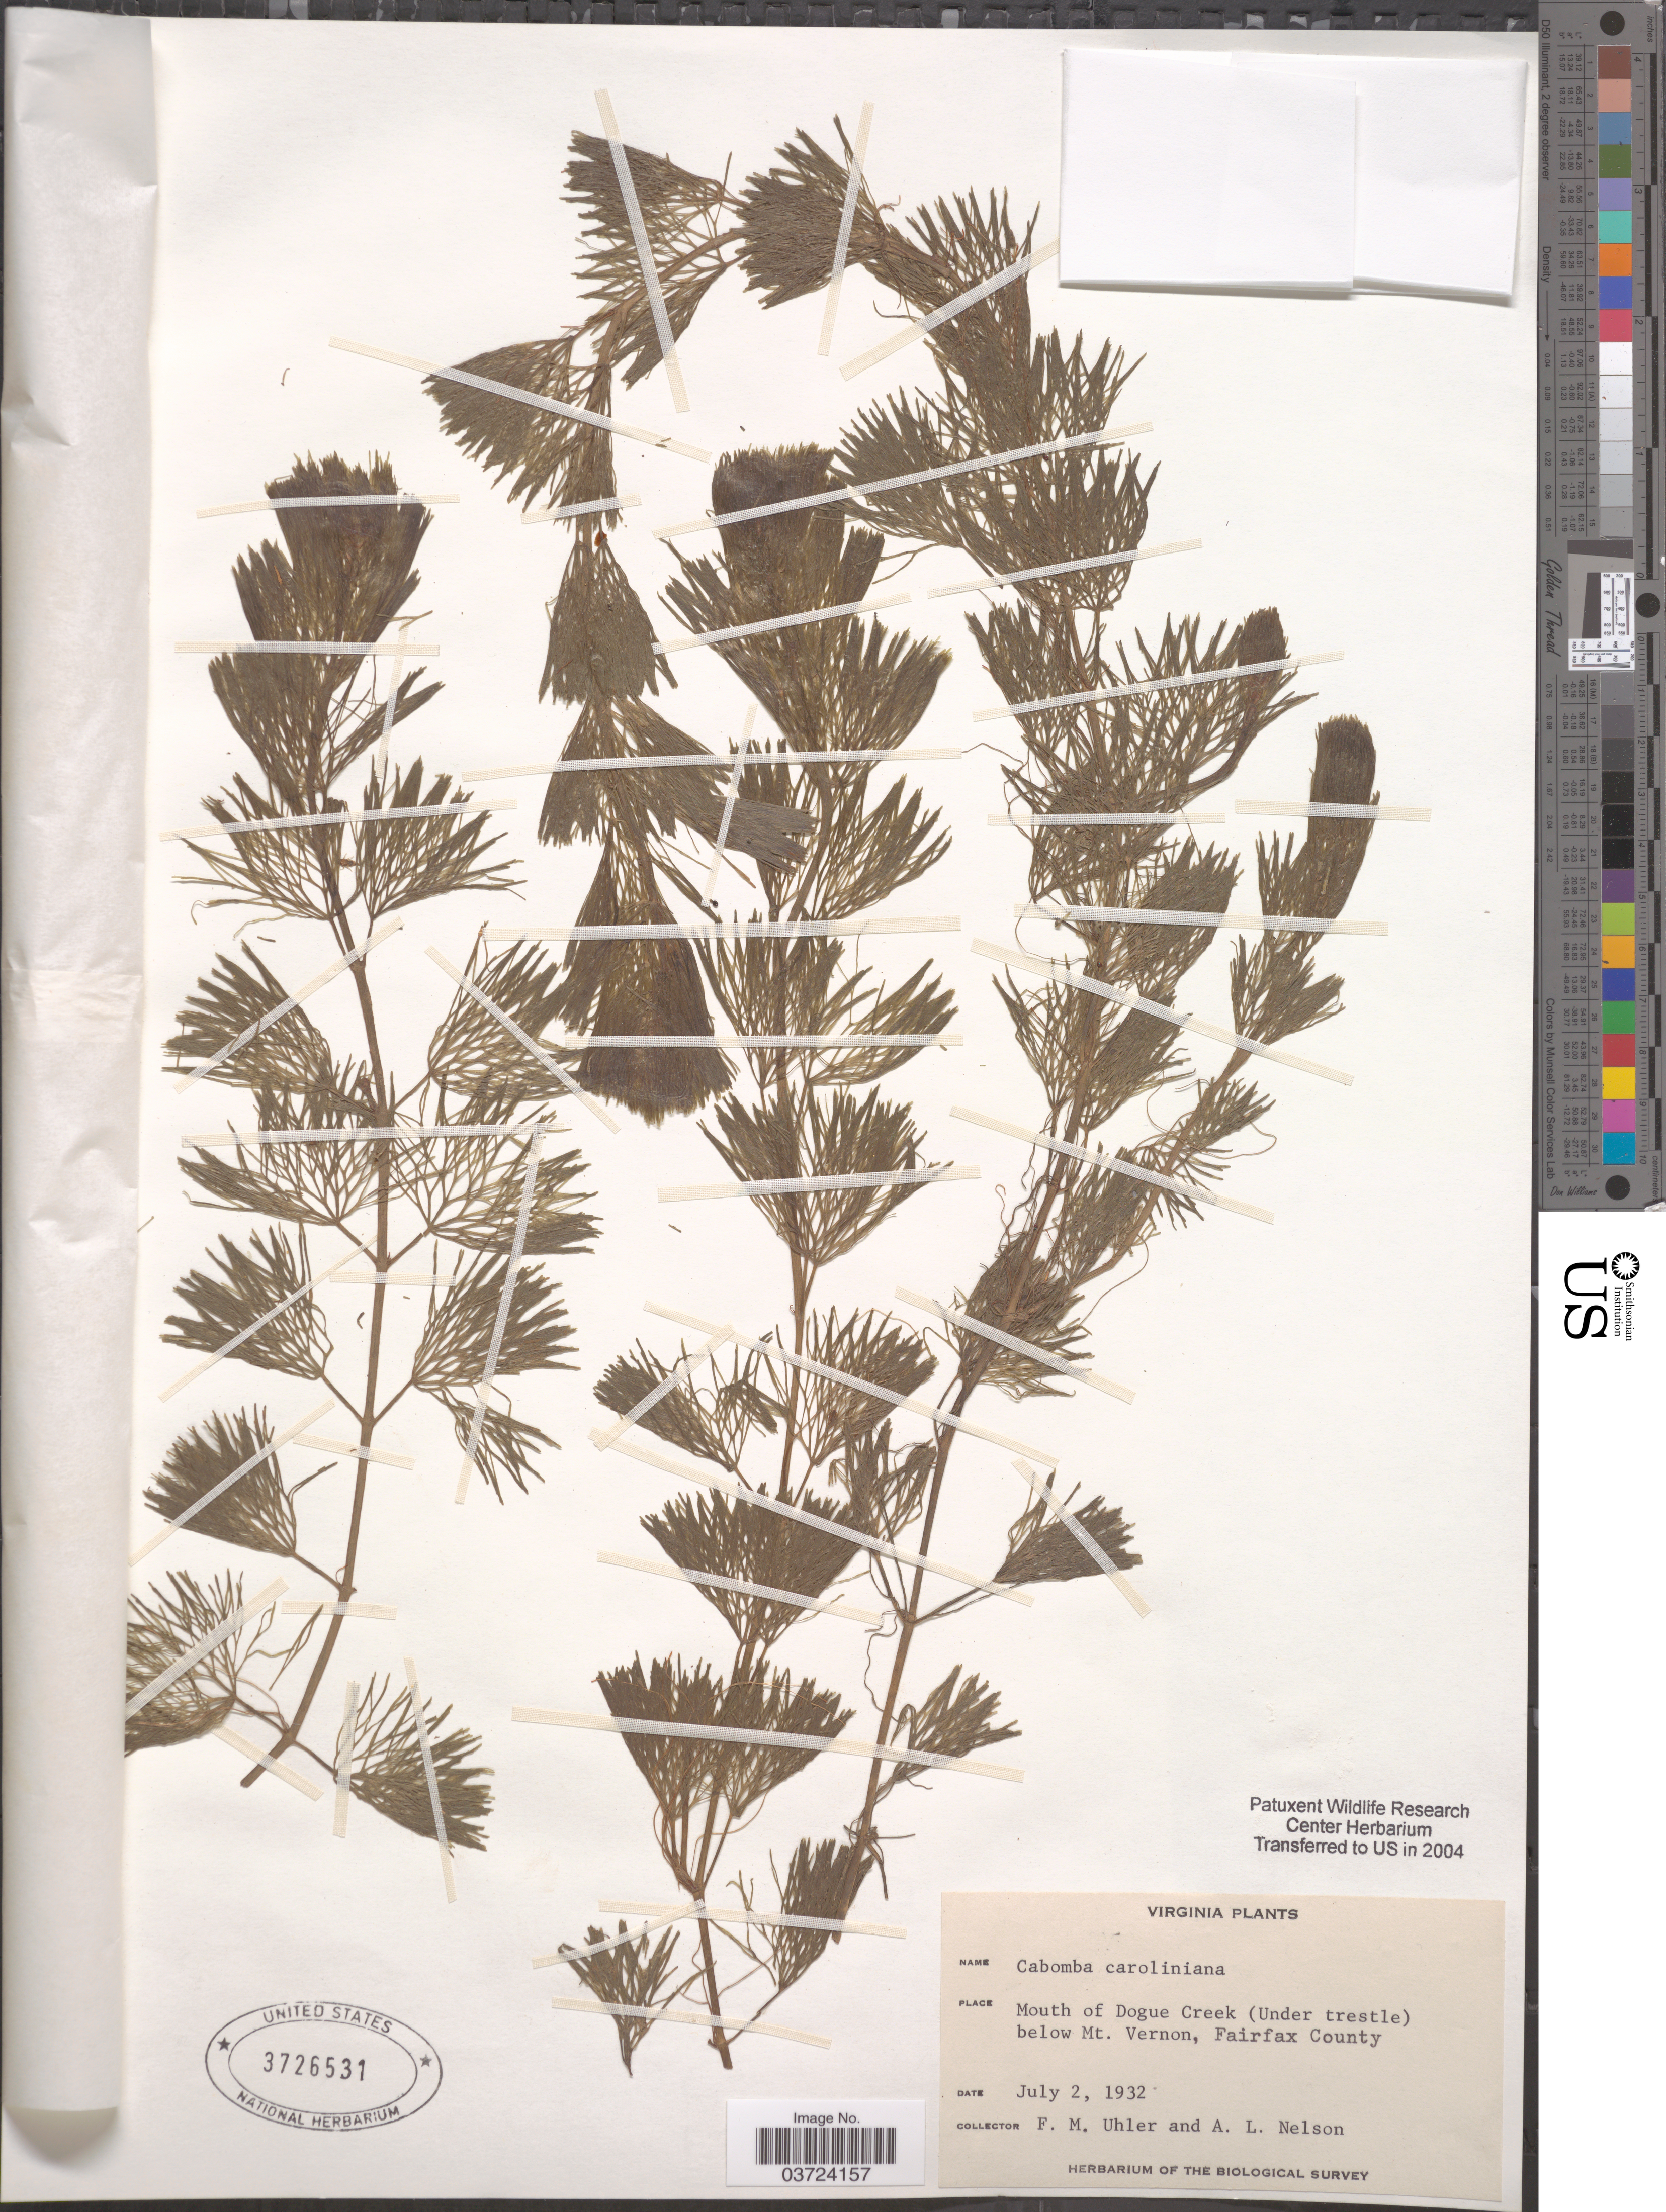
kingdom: Plantae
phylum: Tracheophyta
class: Magnoliopsida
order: Nymphaeales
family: Cabombaceae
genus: Cabomba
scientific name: Cabomba caroliniana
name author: A. Gray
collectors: F. M. Uhler & A. L. Nelson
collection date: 1932-07-02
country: United States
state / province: Virginia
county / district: Fairfax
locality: Mouth of Dogue Creek (Under trestle) below Mt. Vernon, Fairfax County.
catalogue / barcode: US 3726531